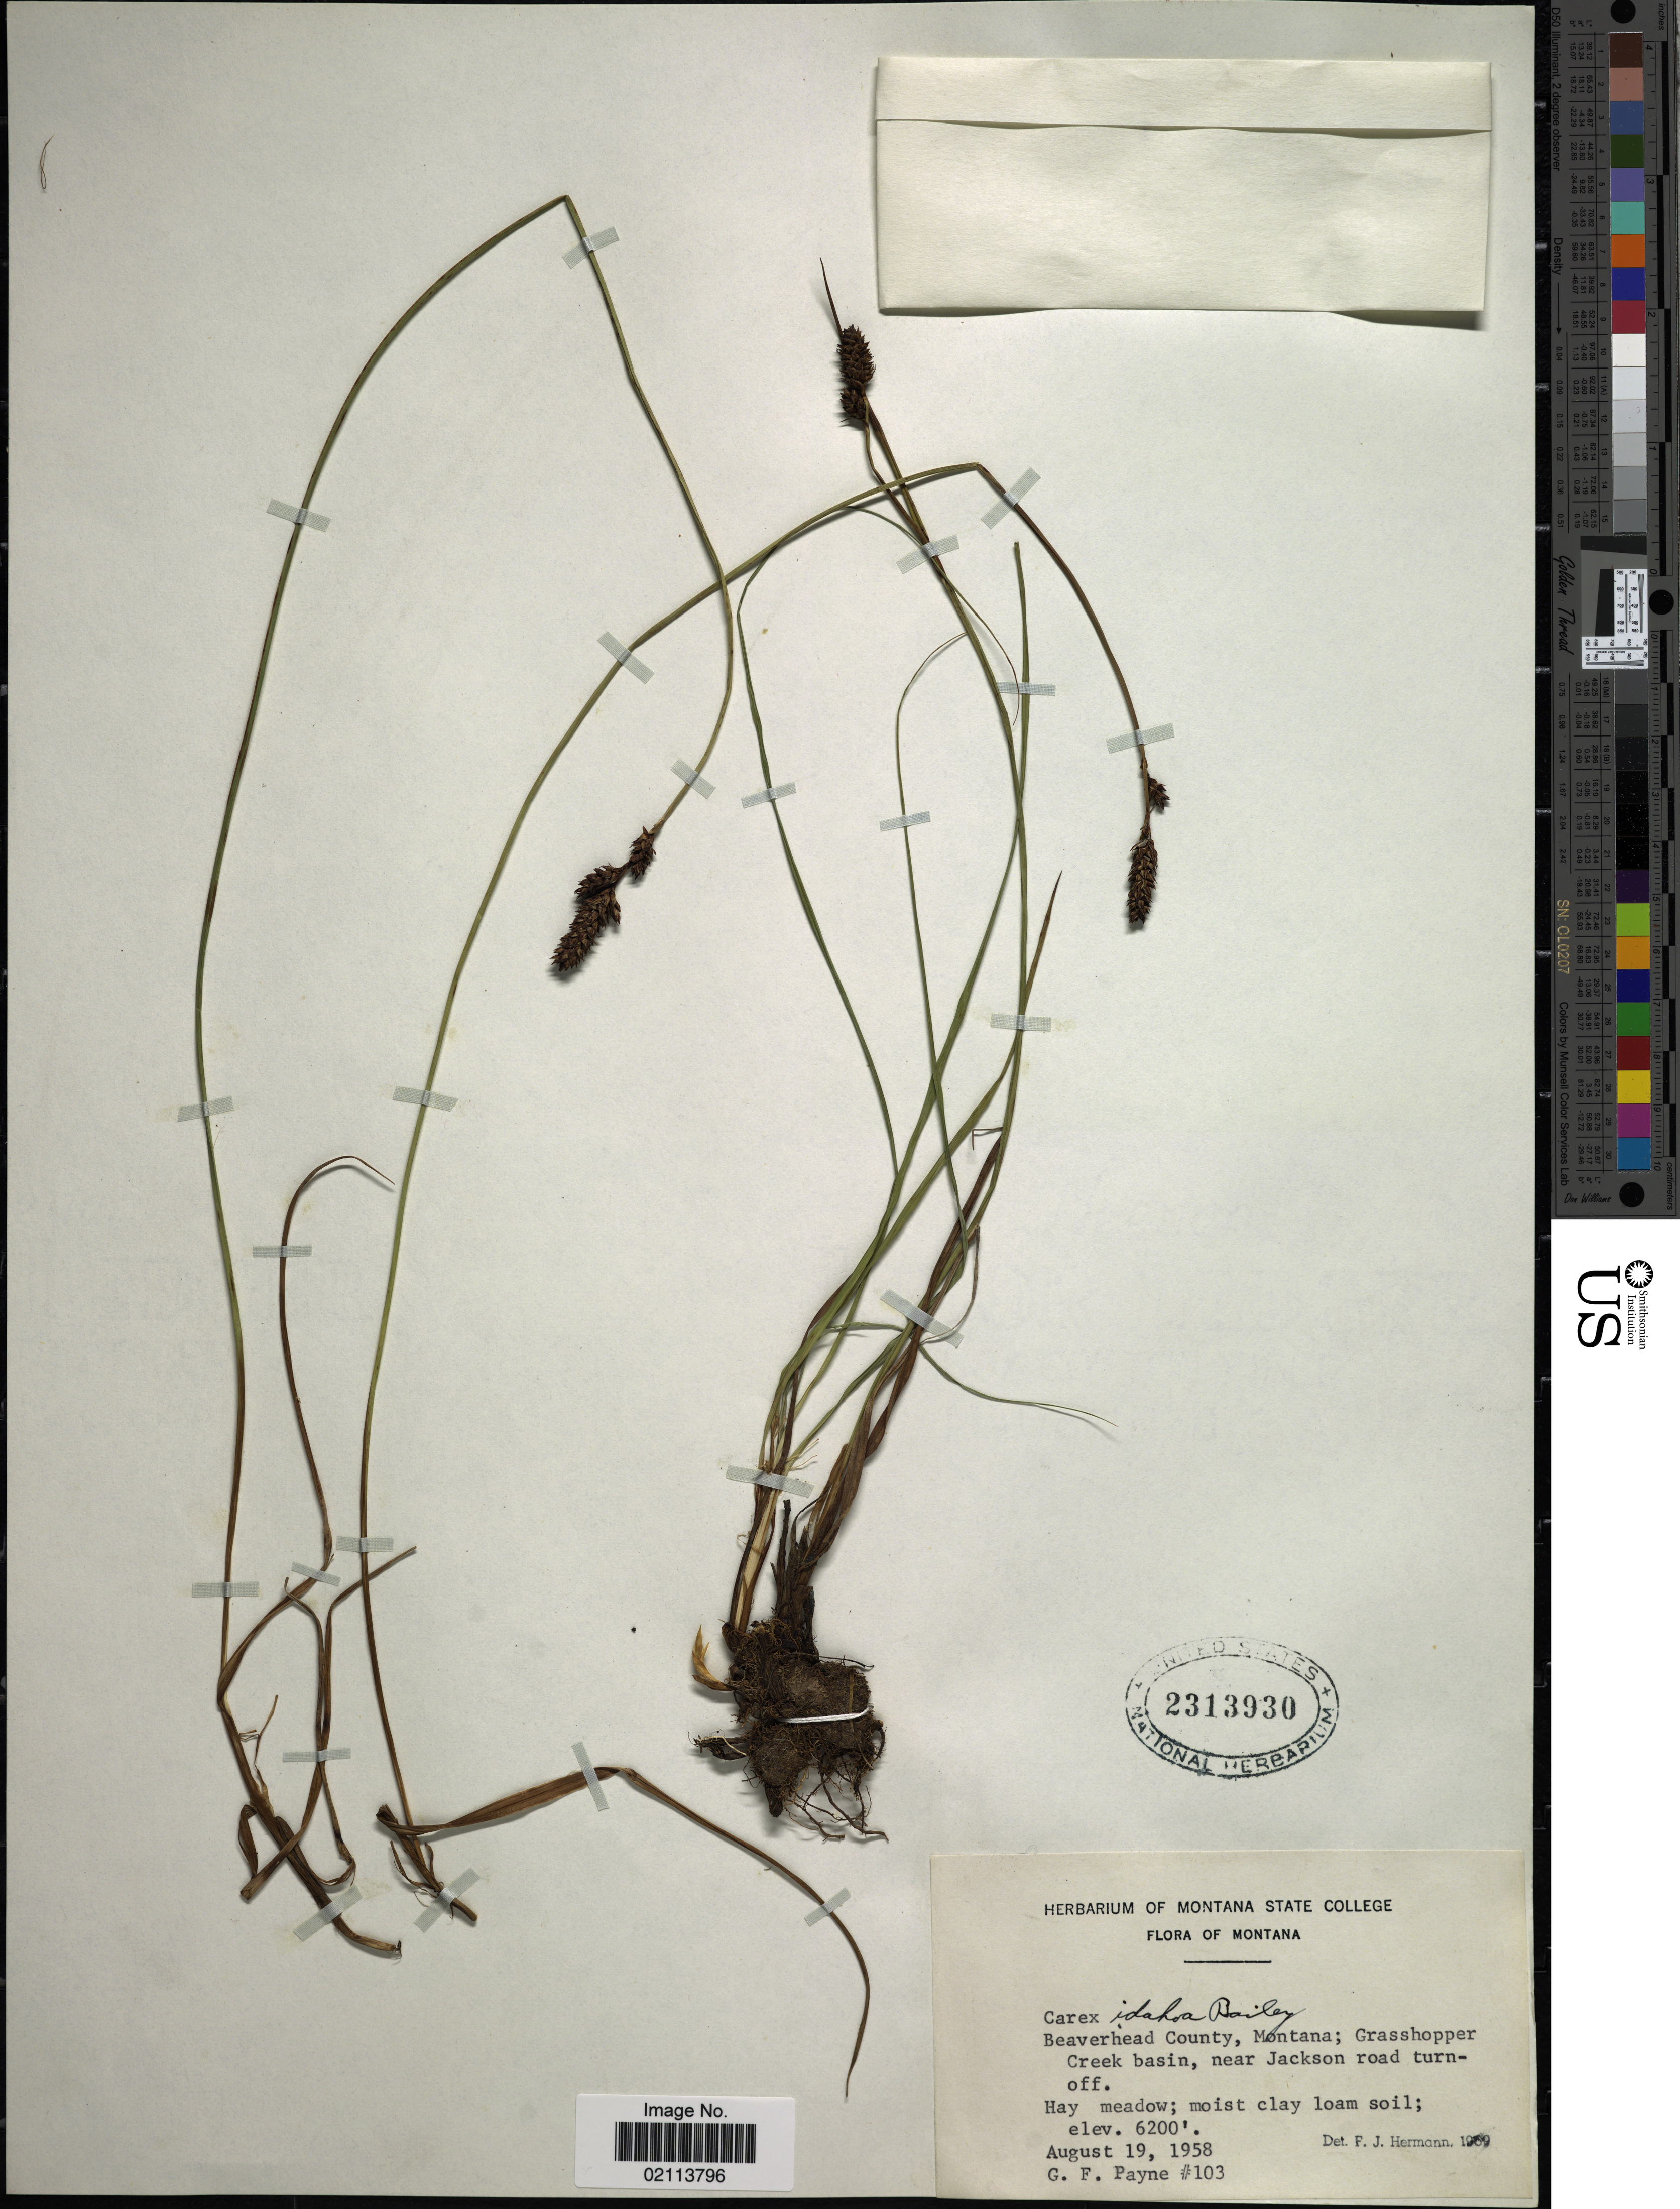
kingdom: Plantae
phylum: Tracheophyta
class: Liliopsida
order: Poales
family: Cyperaceae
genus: Carex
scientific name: Carex idahoa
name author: L.H. Bailey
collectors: G. Payne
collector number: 103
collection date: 1958-08-19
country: United States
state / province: Montana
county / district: Beaverhead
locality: Montana, Grasshopper Creek basin, near Jackson road turn-off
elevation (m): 1890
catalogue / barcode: US 2313930